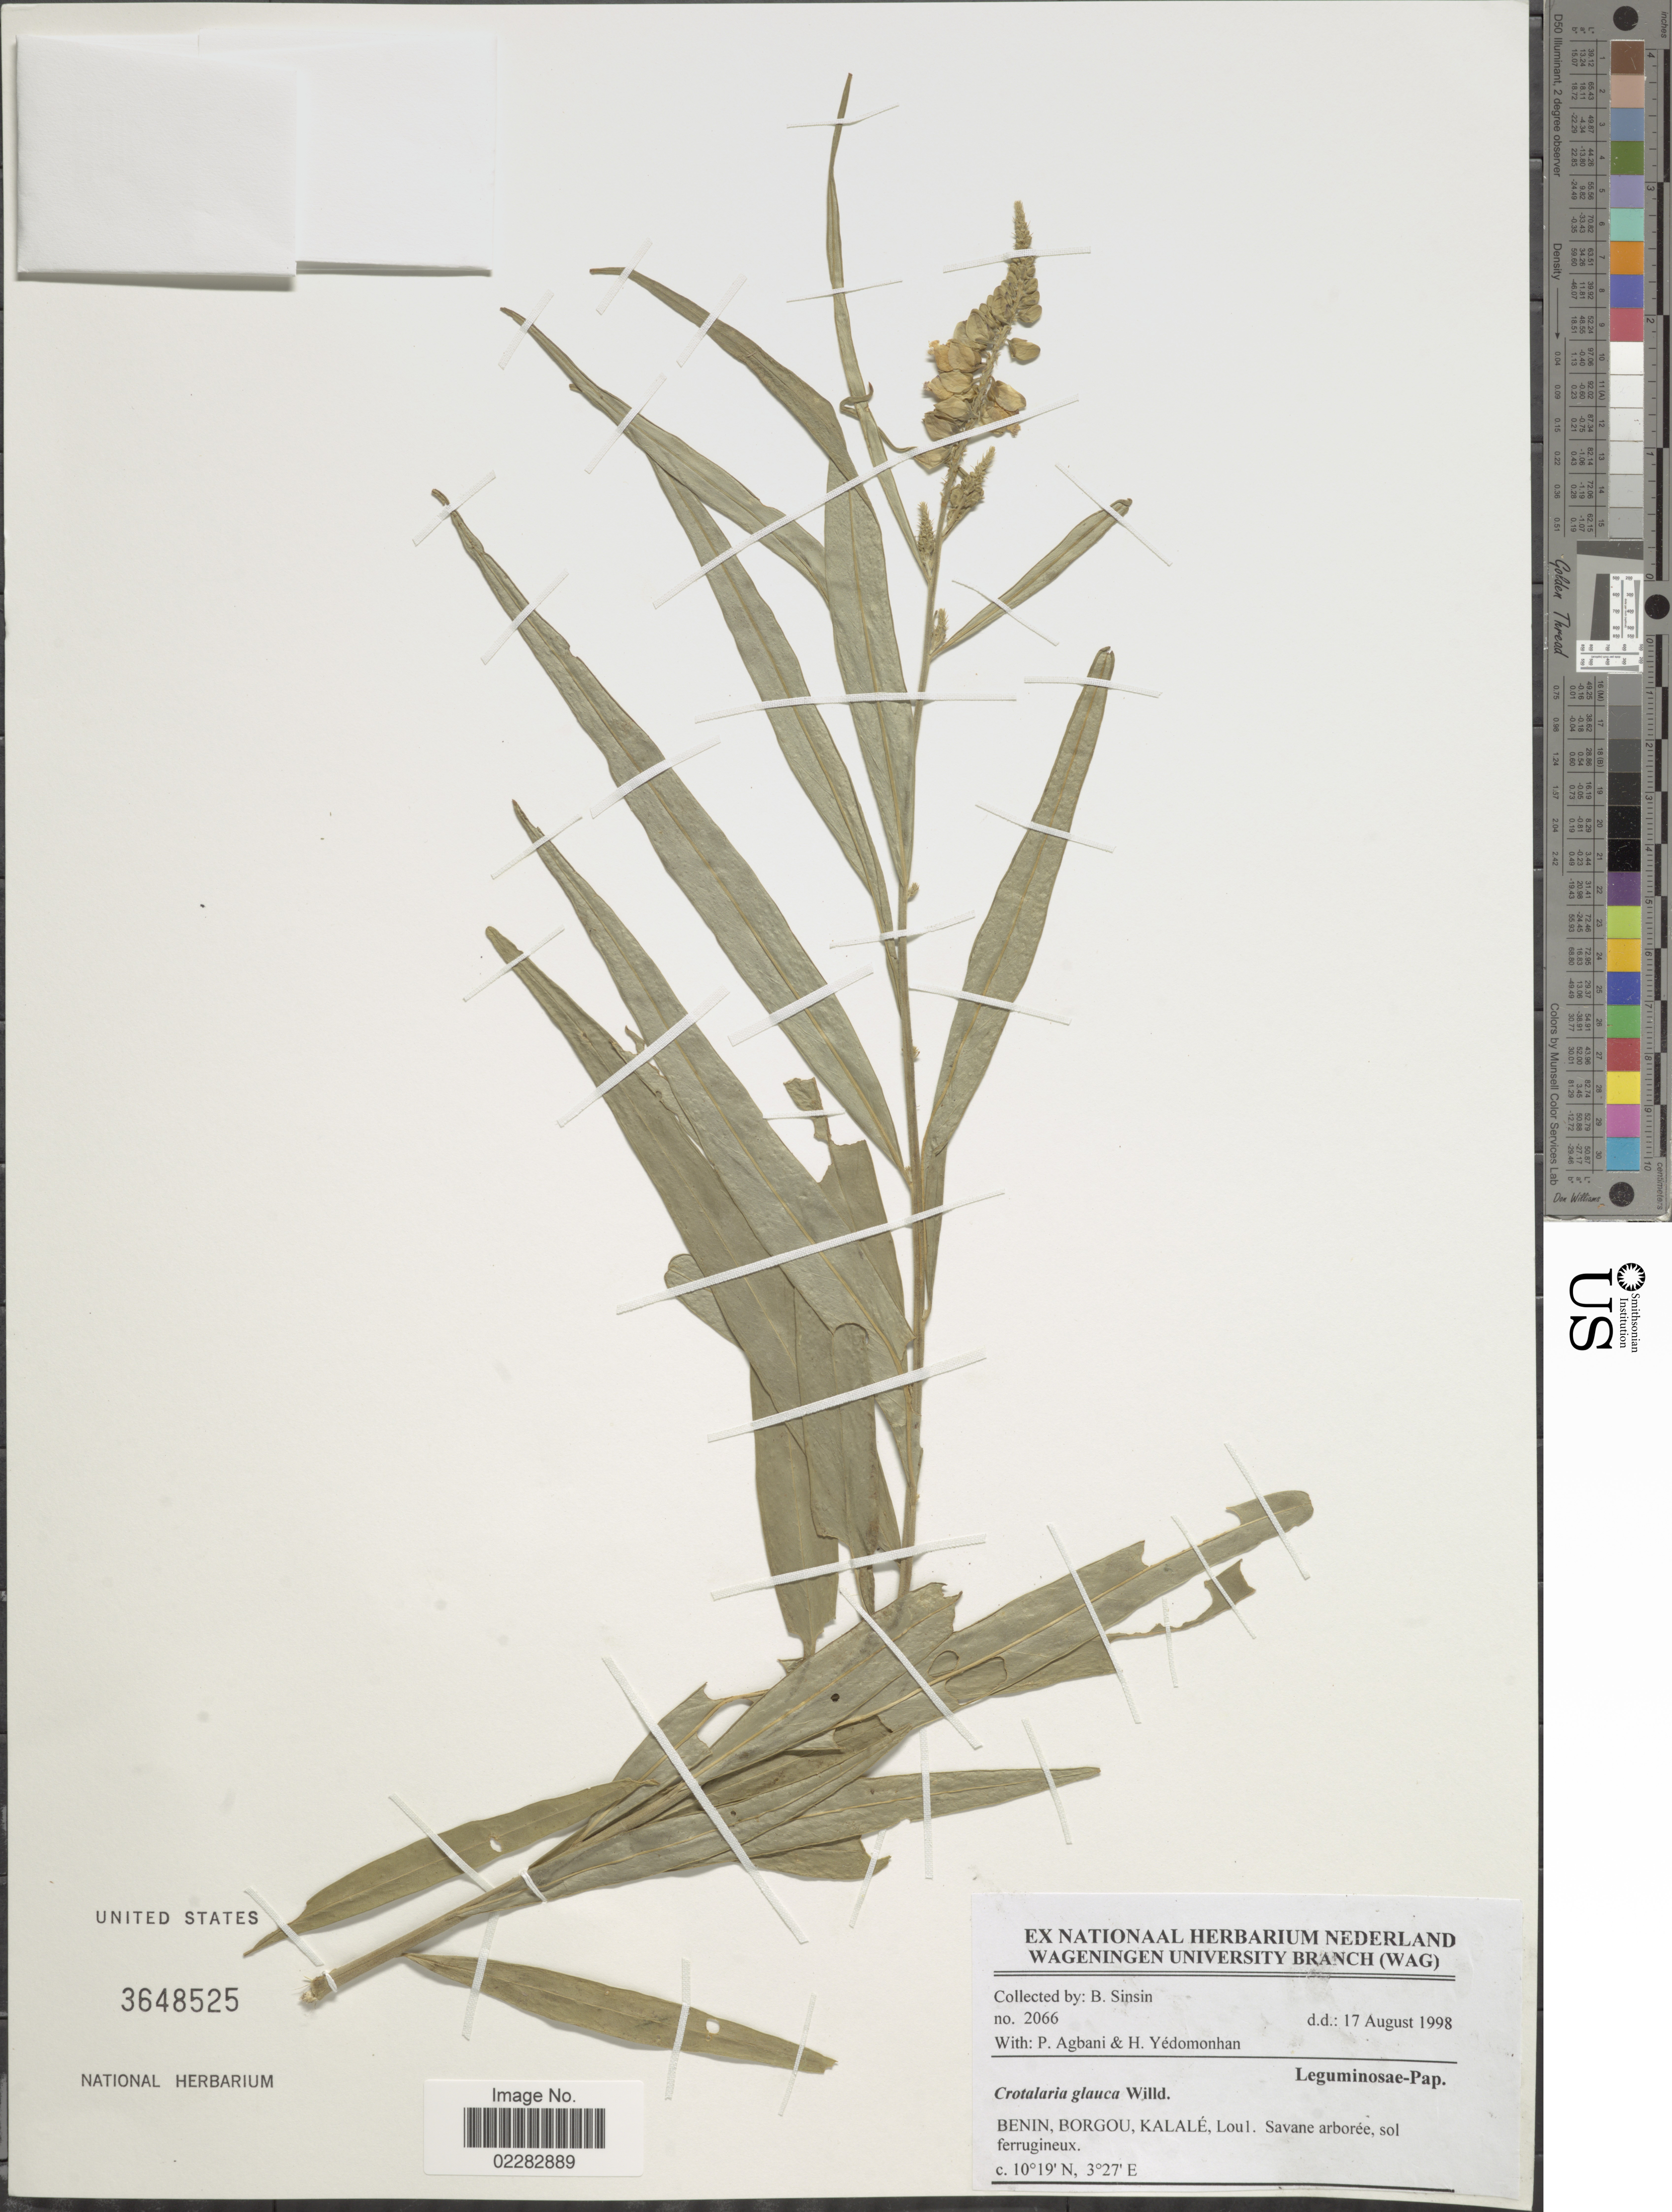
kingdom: Plantae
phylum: Tracheophyta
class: Magnoliopsida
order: Fabales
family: Fabaceae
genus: Crotalaria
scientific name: Crotalaria glauca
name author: Willd.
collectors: B. Sinsin, P. Agbani & H. Yedomonhan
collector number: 2066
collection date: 1998-08-17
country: Benin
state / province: Borgou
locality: Kalale, Loul.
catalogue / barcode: US 3648525